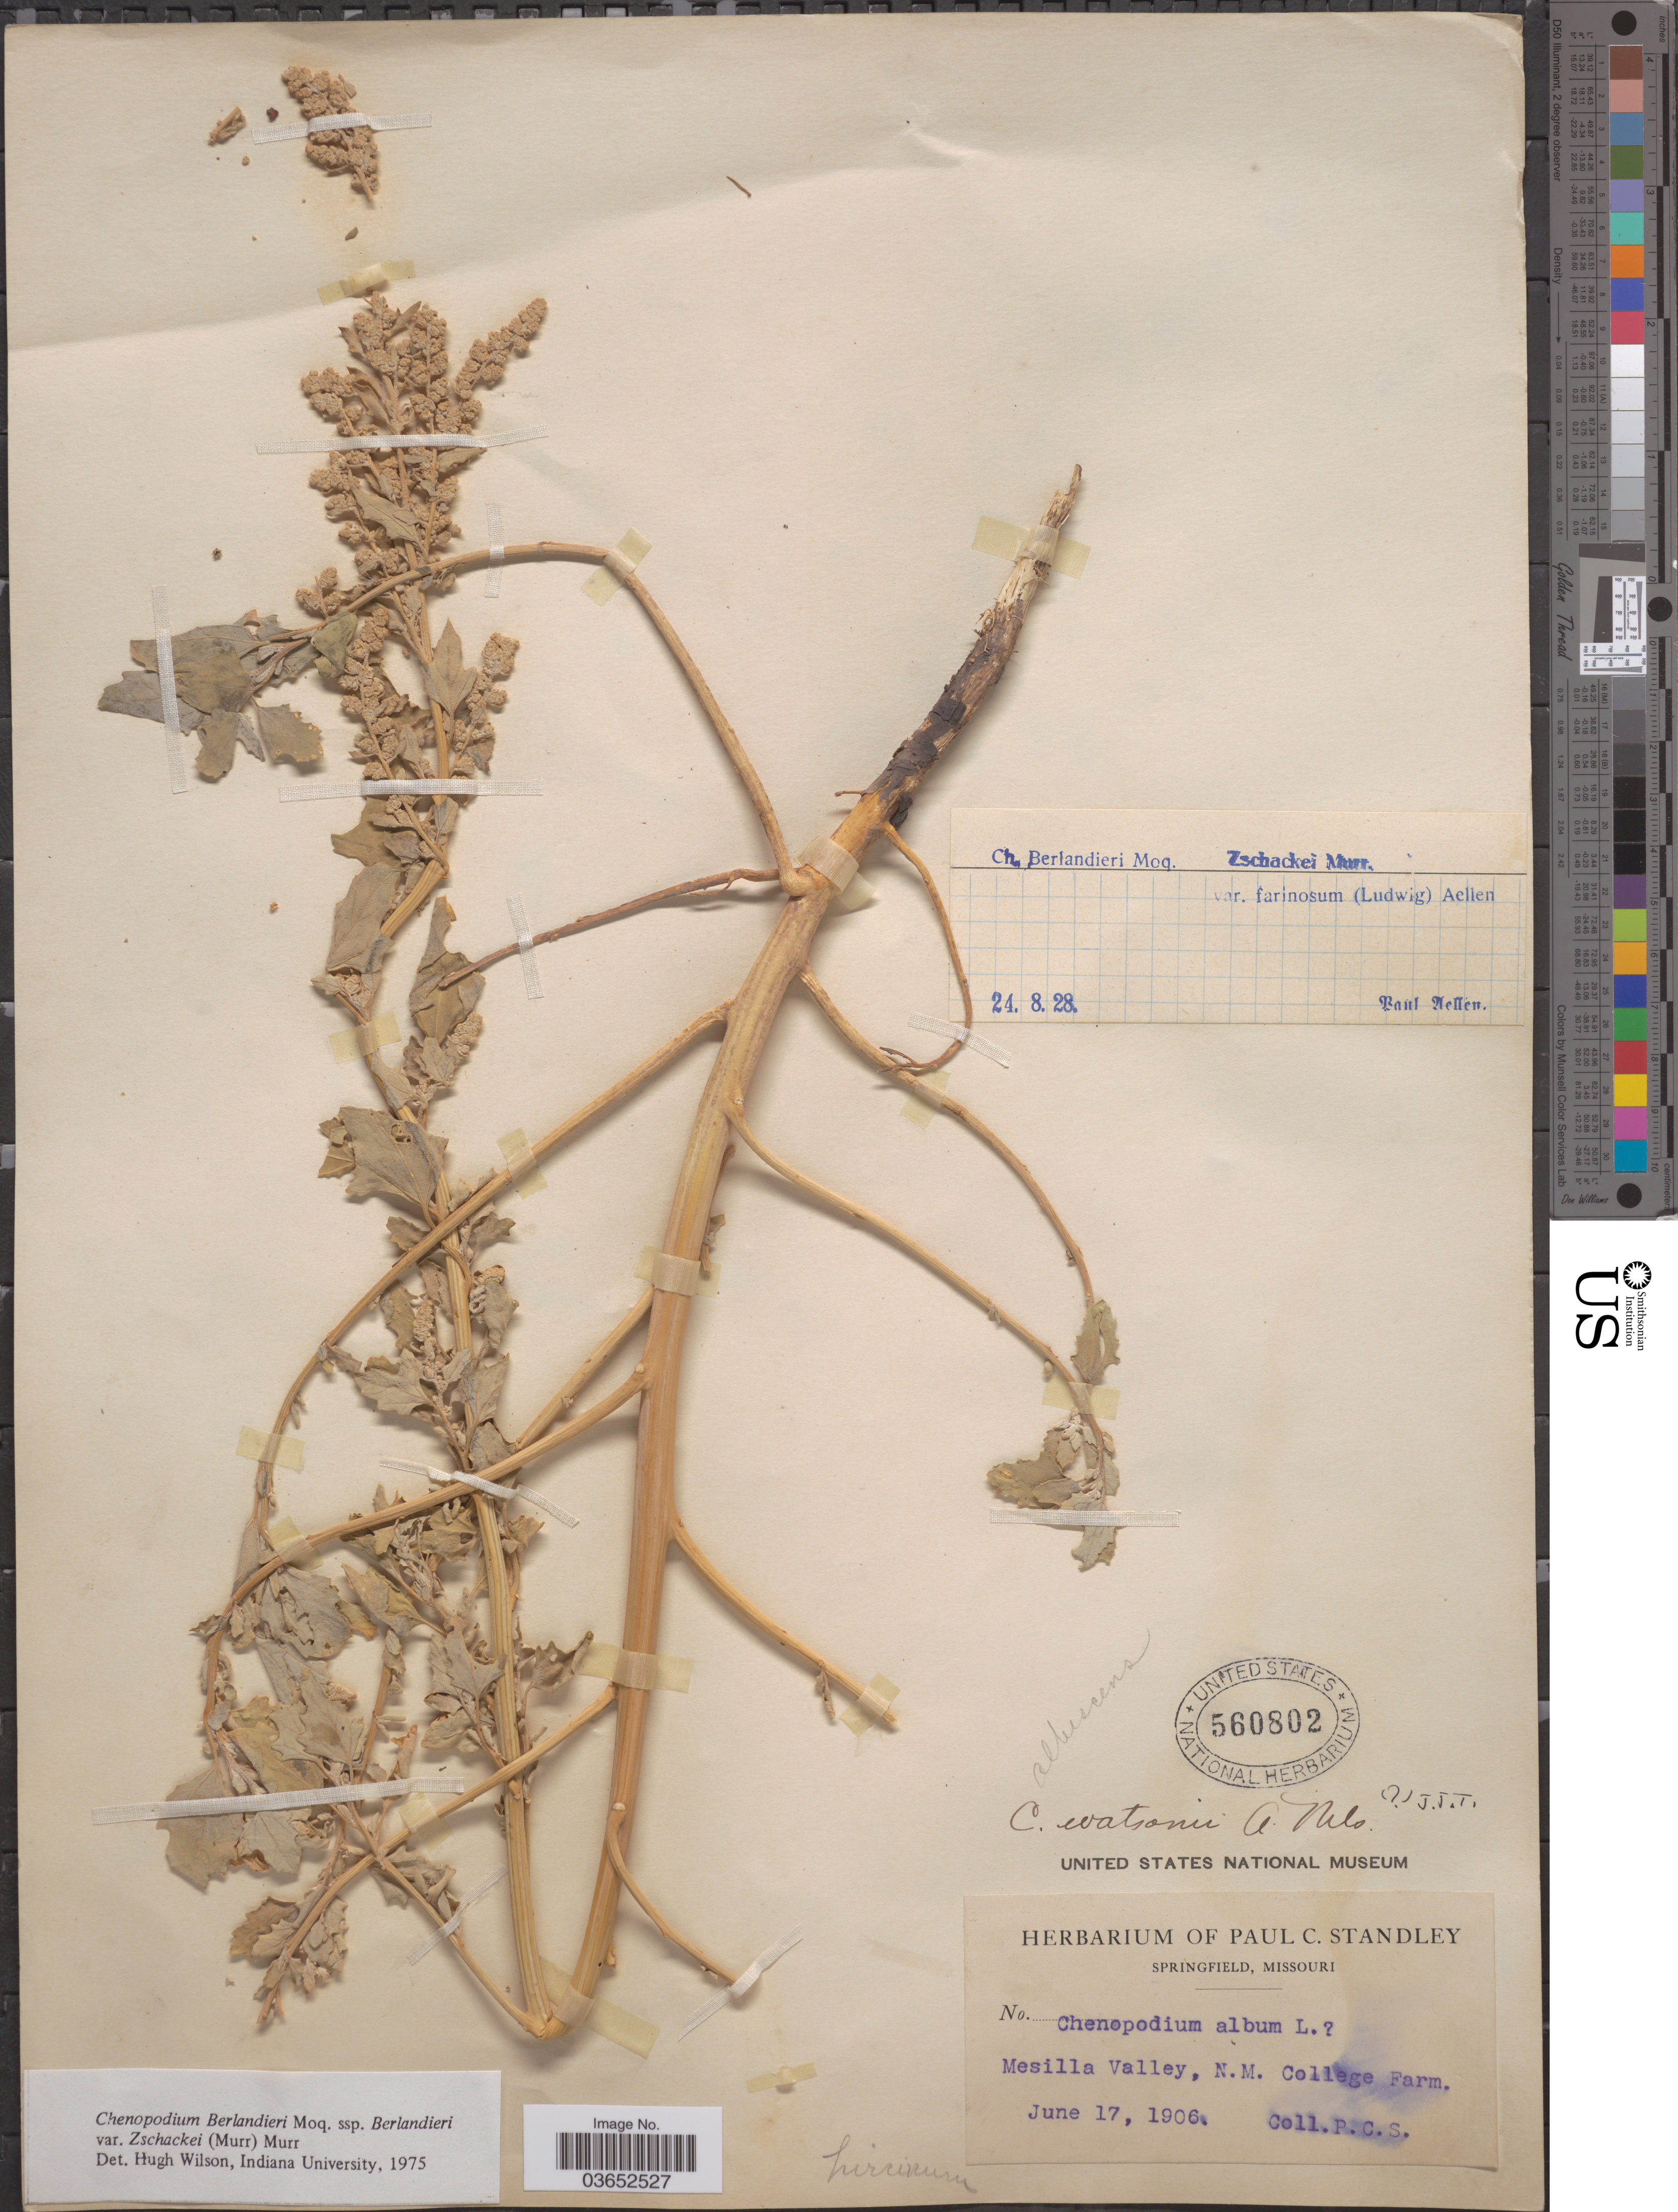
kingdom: Plantae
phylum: Tracheophyta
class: Magnoliopsida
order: Caryophyllales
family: Amaranthaceae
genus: Chenopodium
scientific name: Chenopodium berlandieri var. typicum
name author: A. Ludw. ex Graebn.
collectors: P. C. Standley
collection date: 1906-06-17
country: United States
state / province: New Mexico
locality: Mesilla Valley, N. M. College Farm.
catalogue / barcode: US 560802